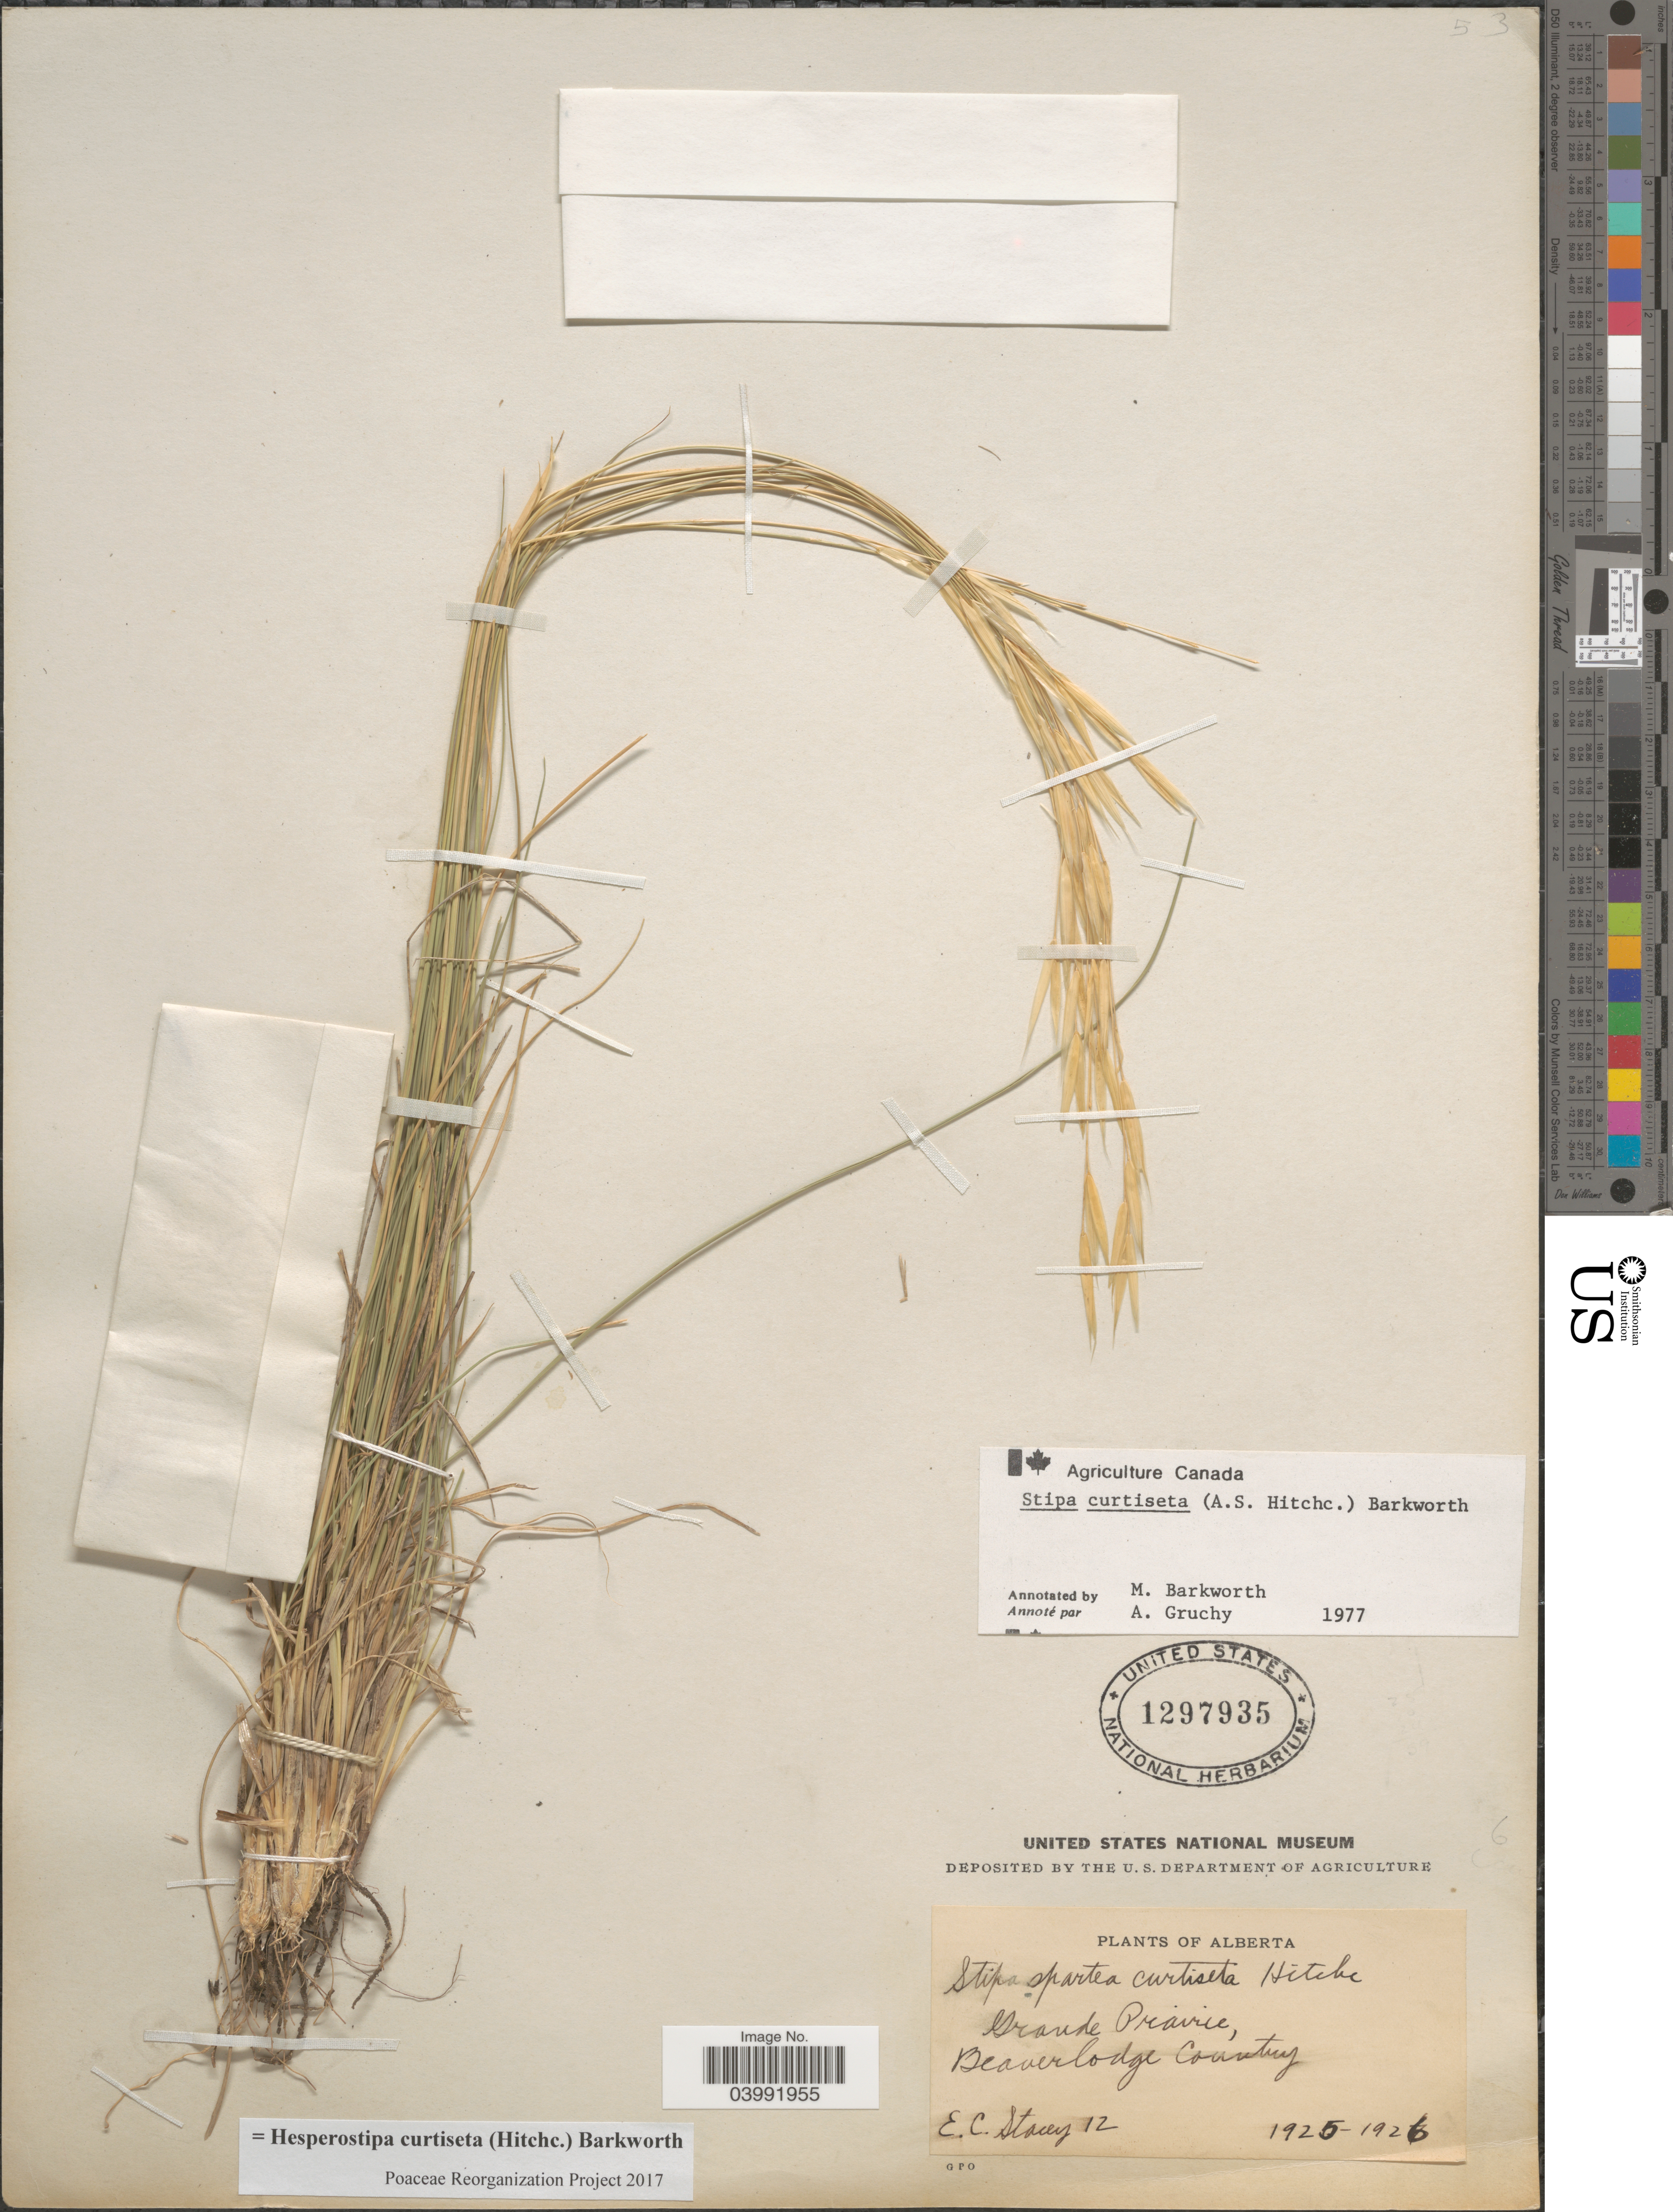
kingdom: Plantae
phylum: Tracheophyta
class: Liliopsida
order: Poales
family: Poaceae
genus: Hesperostipa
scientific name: Hesperostipa curtiseta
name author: (Hitchc.) Barkworth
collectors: E. Stacey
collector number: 12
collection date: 1925/1926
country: Canada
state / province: Alberta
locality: Grande Prairie, Beaverlodge County.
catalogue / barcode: US 1297935